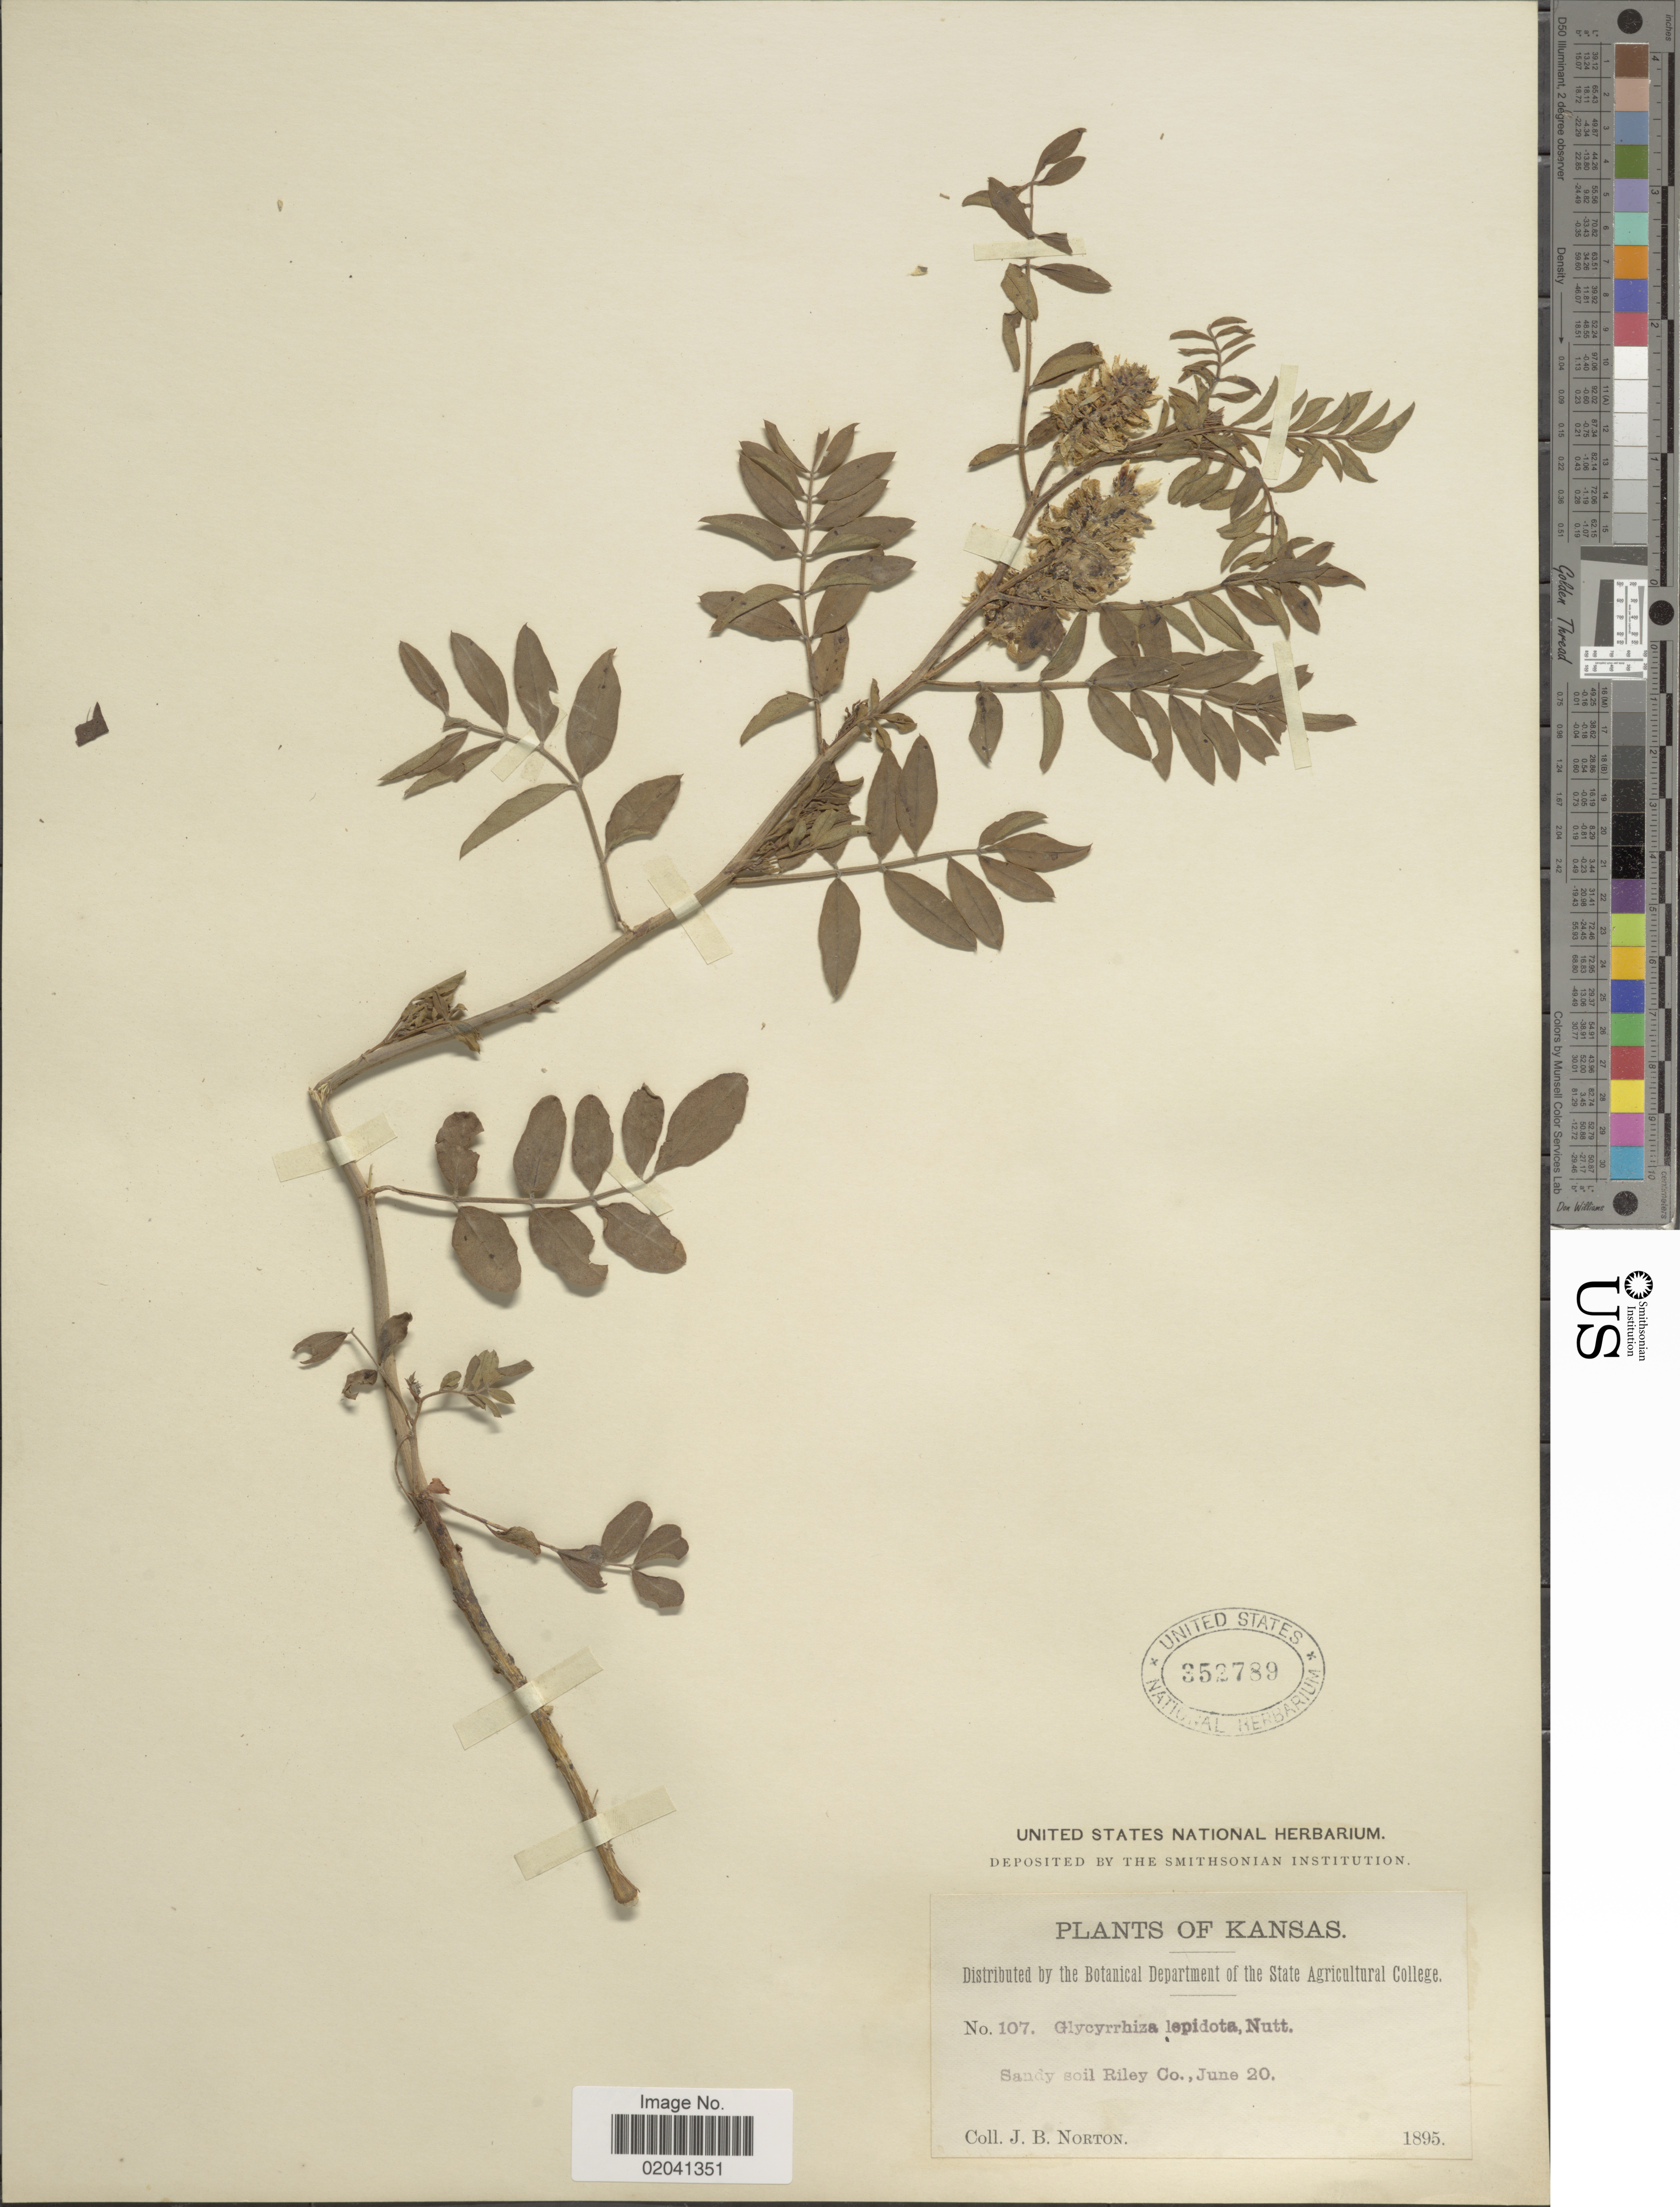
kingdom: Plantae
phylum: Tracheophyta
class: Magnoliopsida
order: Fabales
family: Fabaceae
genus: Glycyrrhiza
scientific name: Glycyrrhiza lepidota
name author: Pursh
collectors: J. B. Norton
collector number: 107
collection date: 1895-06-20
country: United States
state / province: Kansas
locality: Riley Co.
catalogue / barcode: US 352789